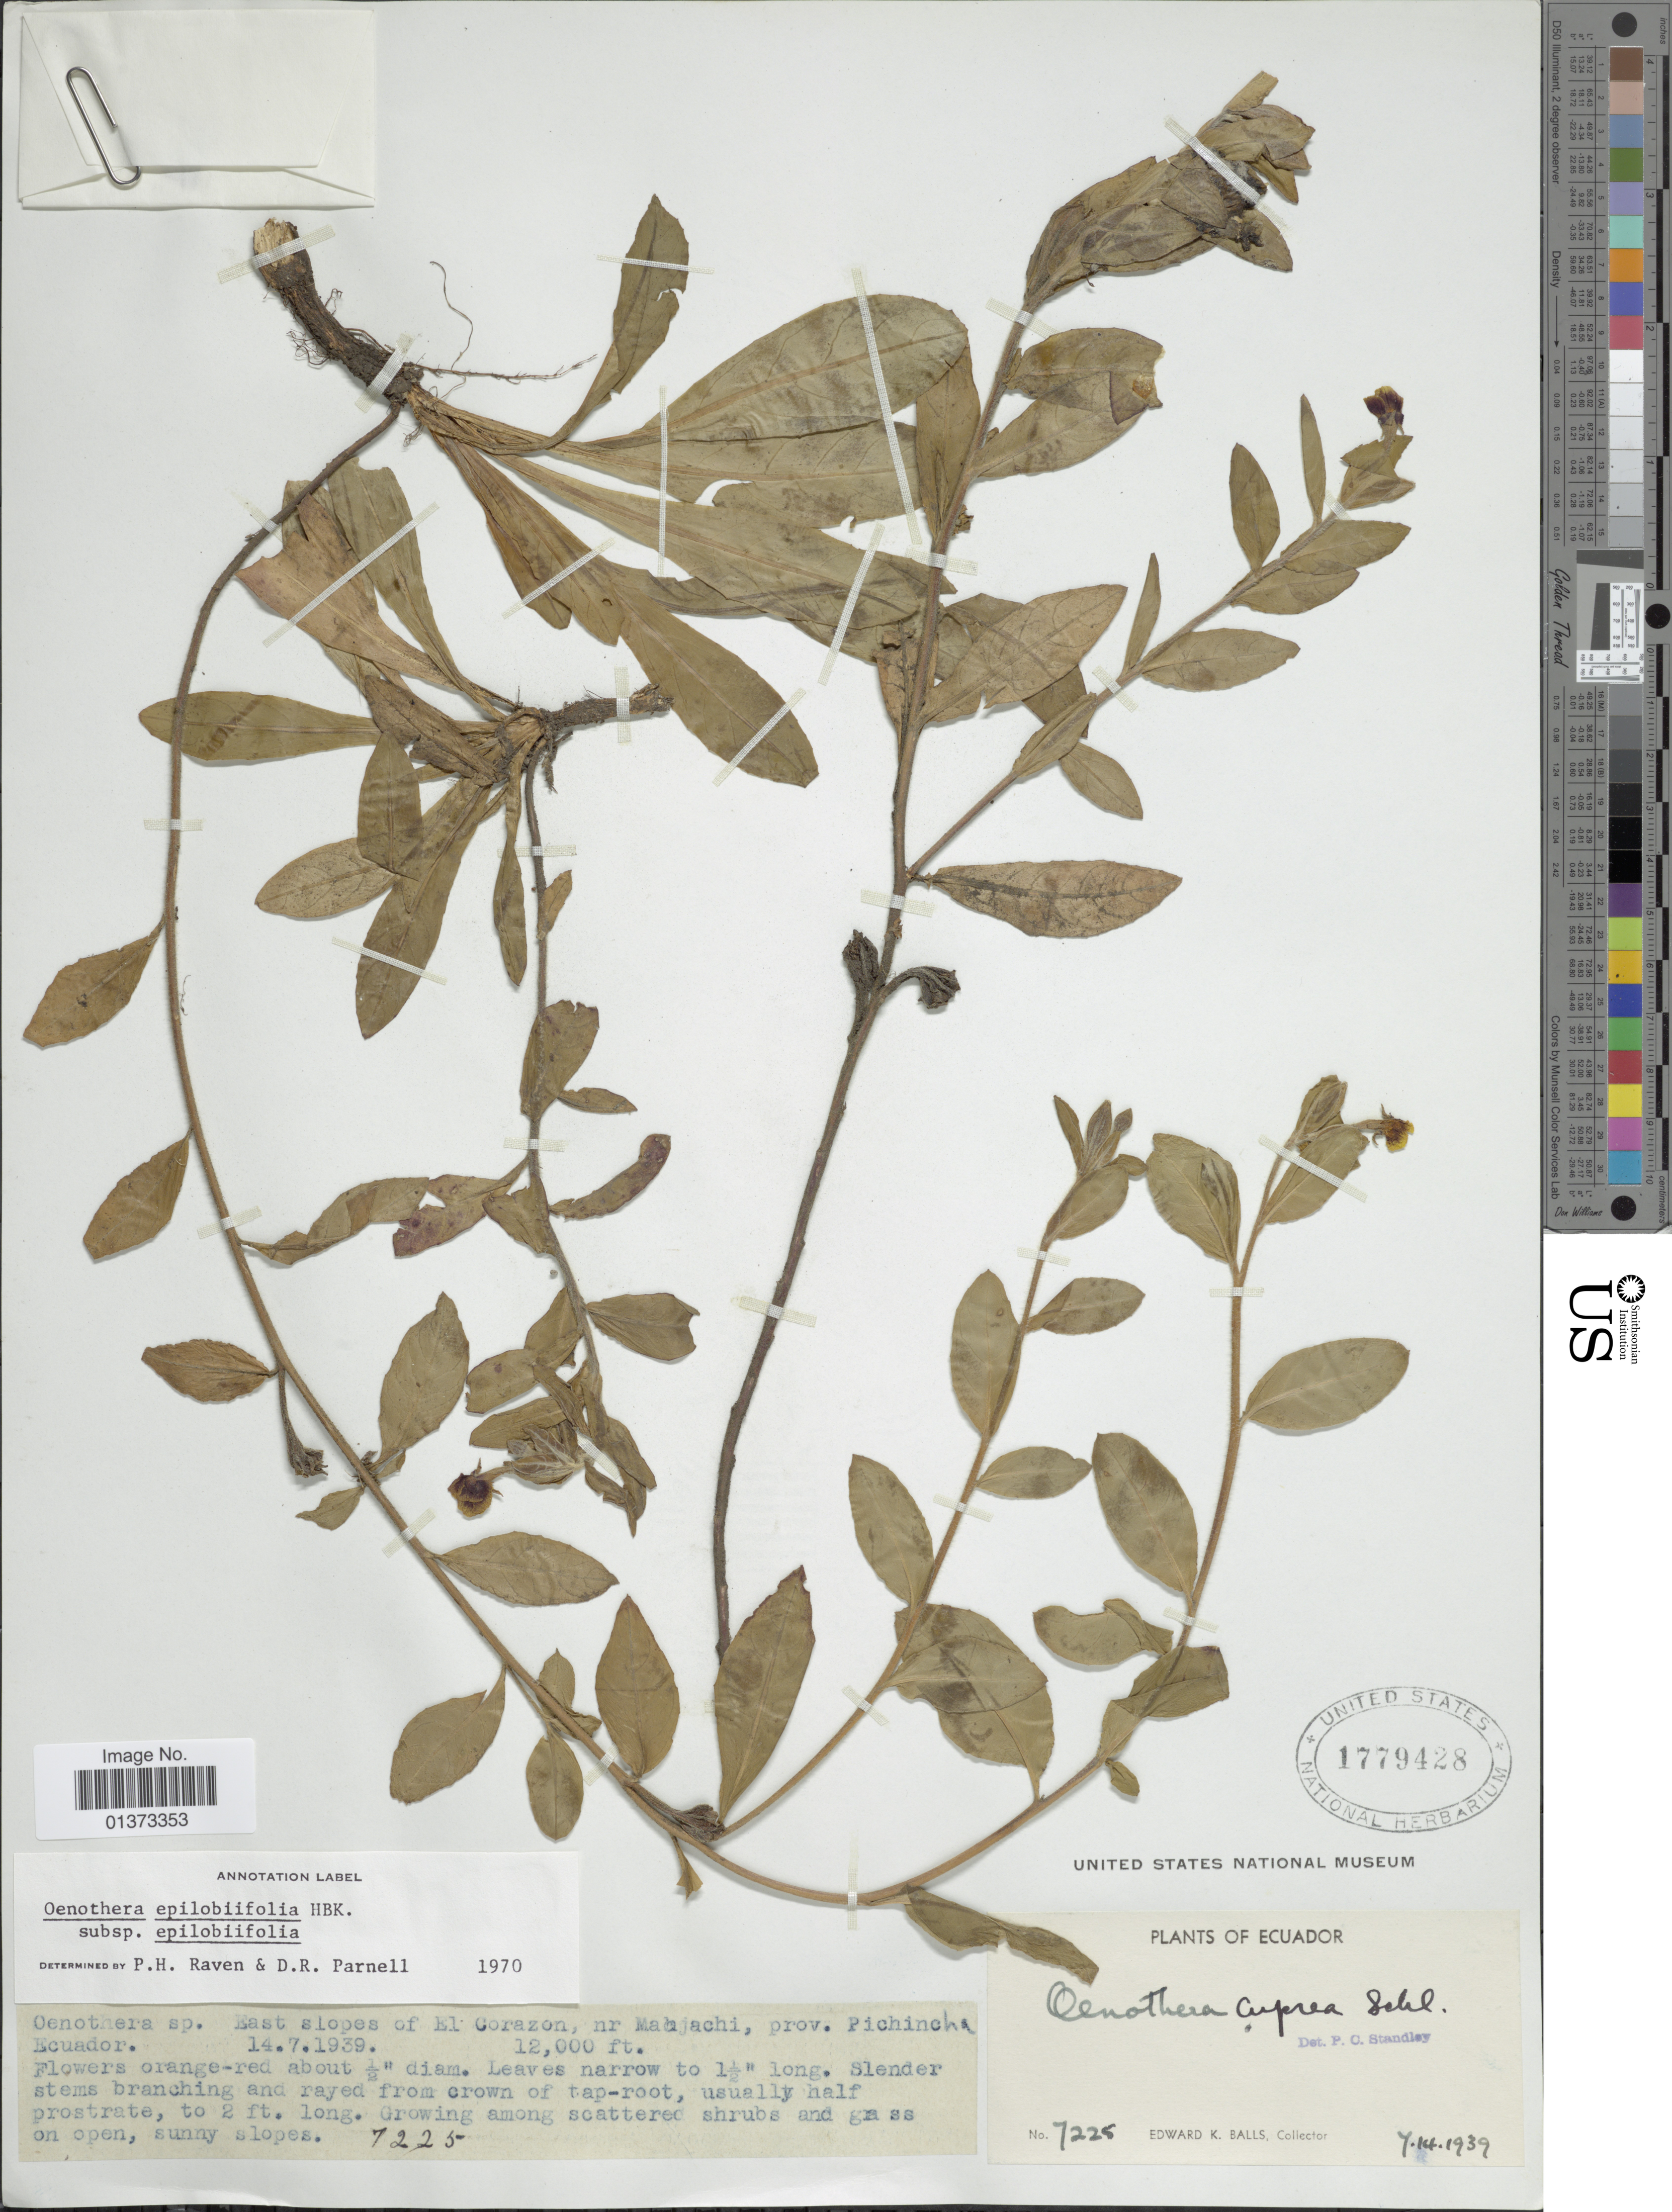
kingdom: Plantae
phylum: Tracheophyta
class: Magnoliopsida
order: Myrtales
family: Onagraceae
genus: Oenothera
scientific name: Oenothera epilobiifolia subsp. epilobiifolia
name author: Kunth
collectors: E. K. Balls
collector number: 7225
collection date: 1939-07-14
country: Ecuador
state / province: Pichincha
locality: East slopes of El Corazon, nr Mahjachi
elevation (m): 3658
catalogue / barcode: US 1779428